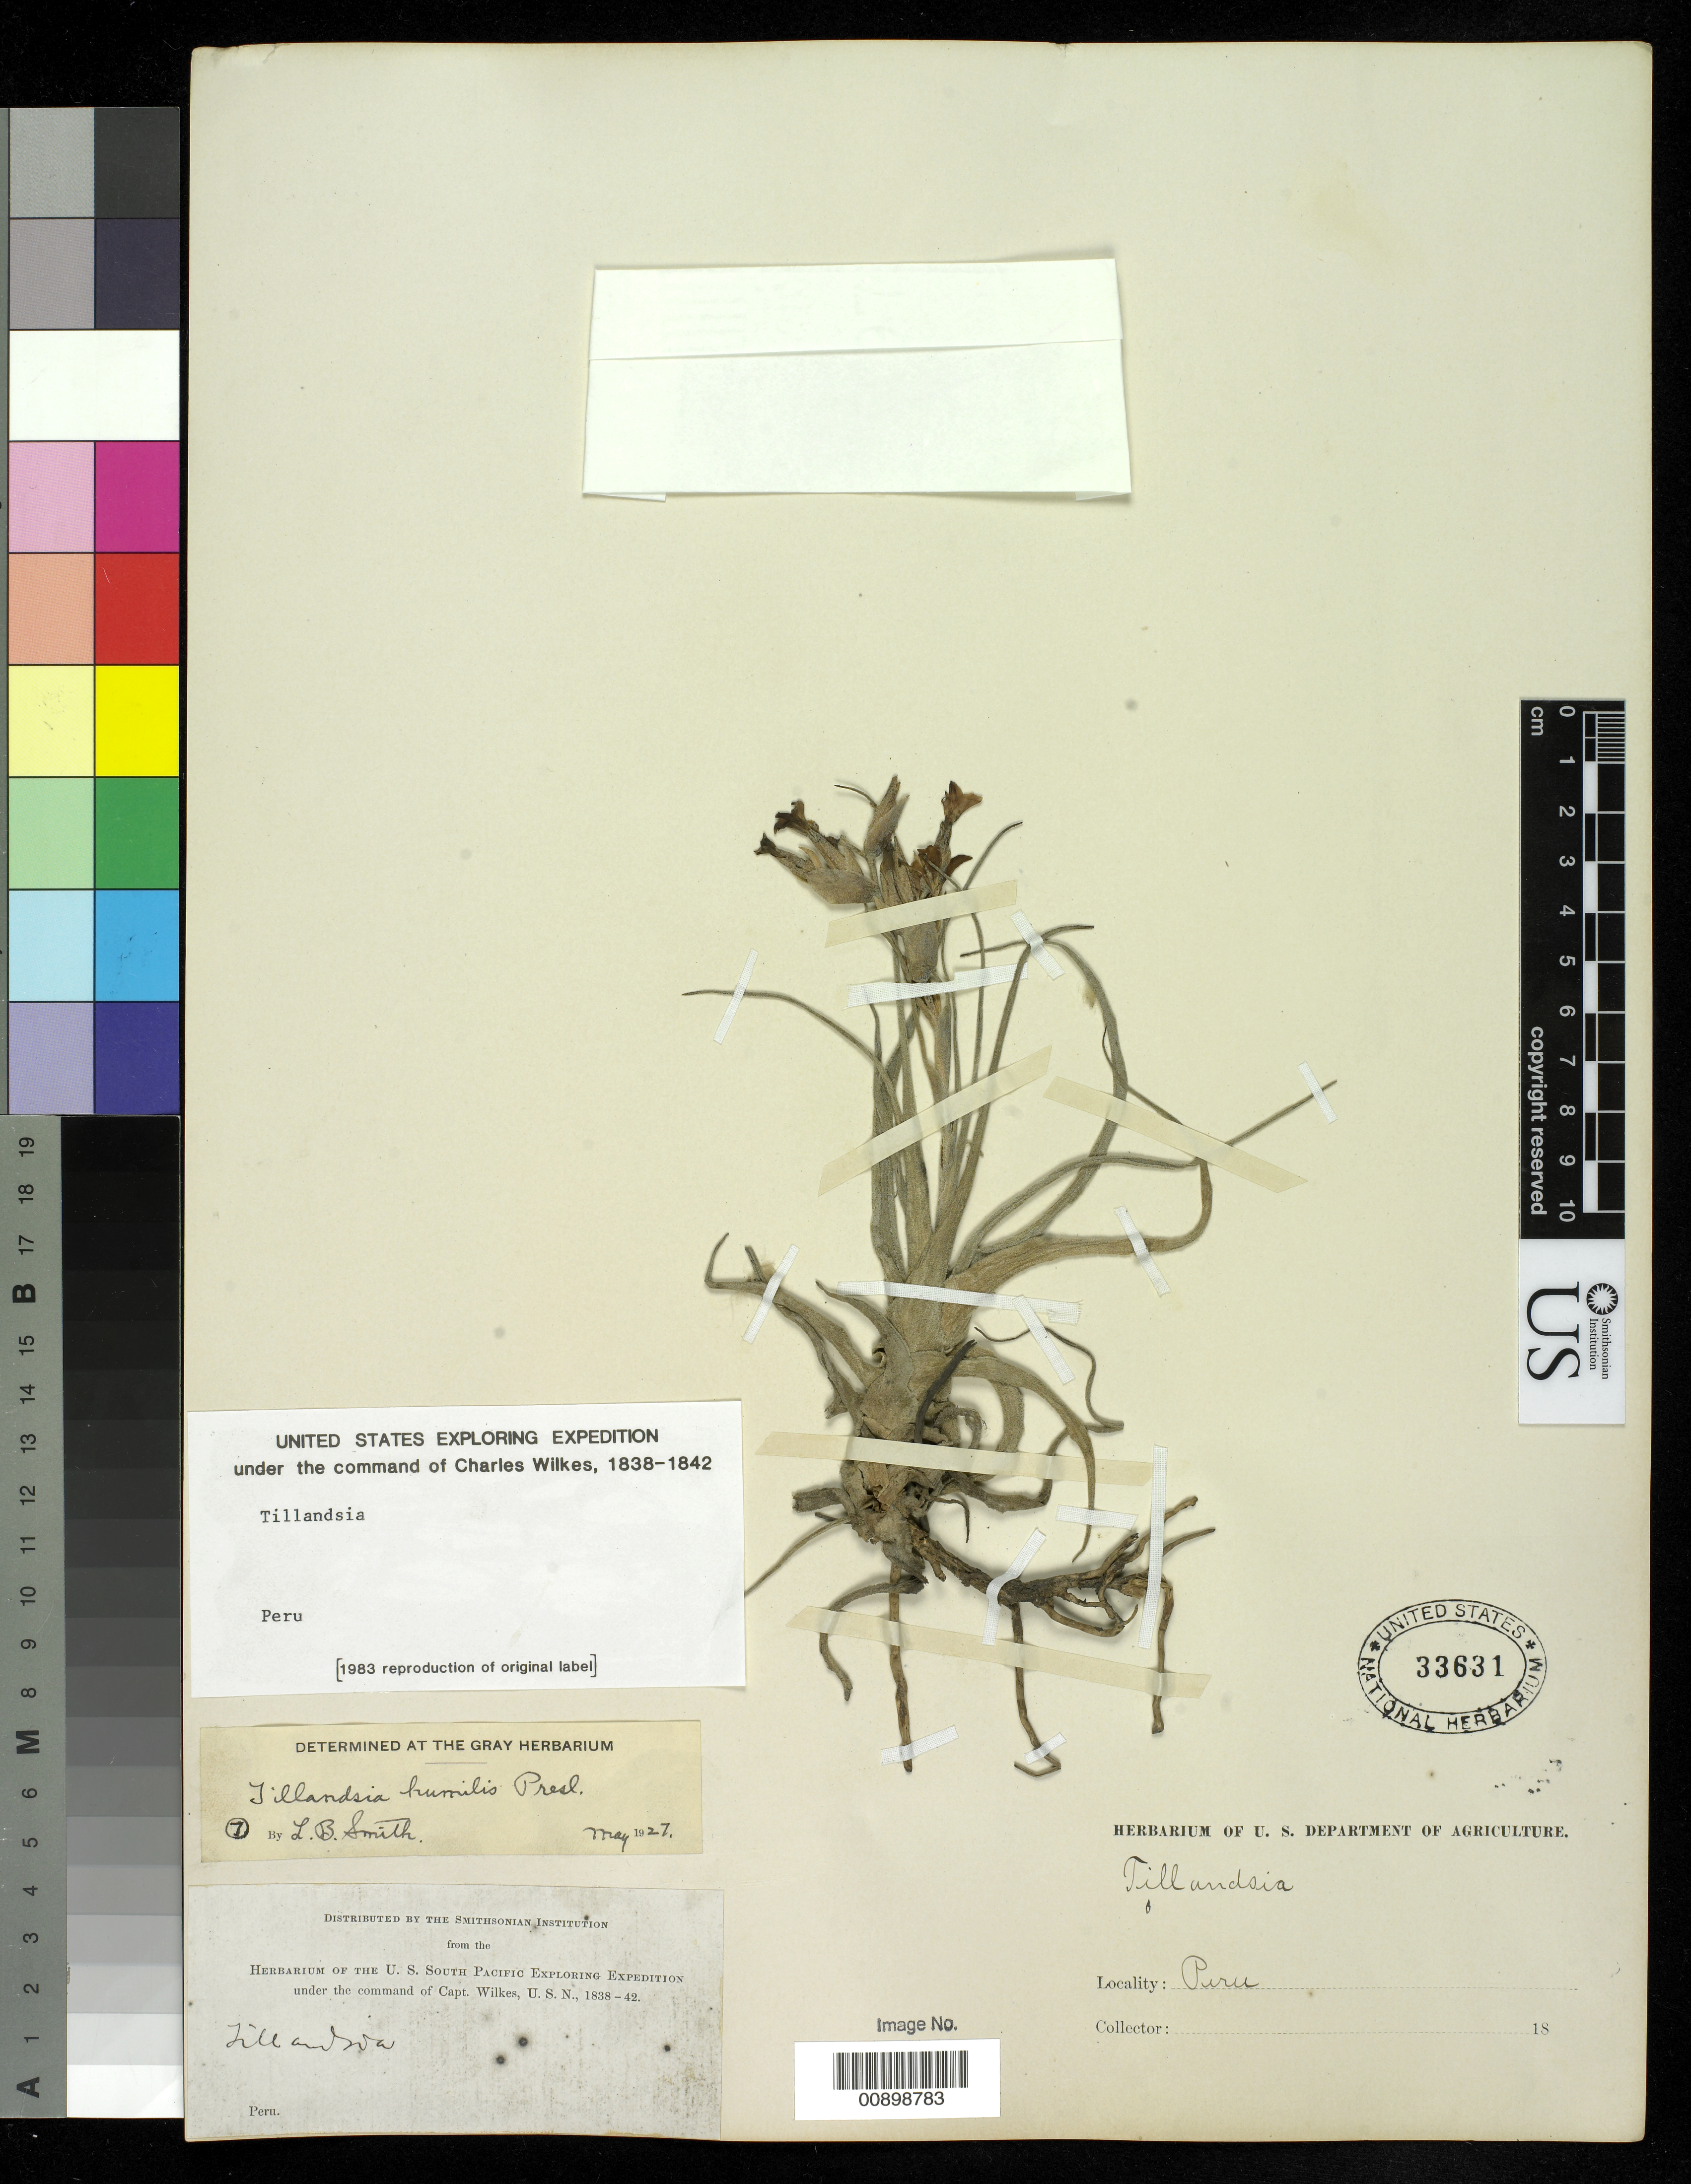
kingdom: Plantae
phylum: Tracheophyta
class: Liliopsida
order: Poales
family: Bromeliaceae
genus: Tillandsia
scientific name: Tillandsia humilis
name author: C. Presl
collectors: Wilkes Explor. Exped.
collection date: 1838/1842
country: Peru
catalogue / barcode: US 33631